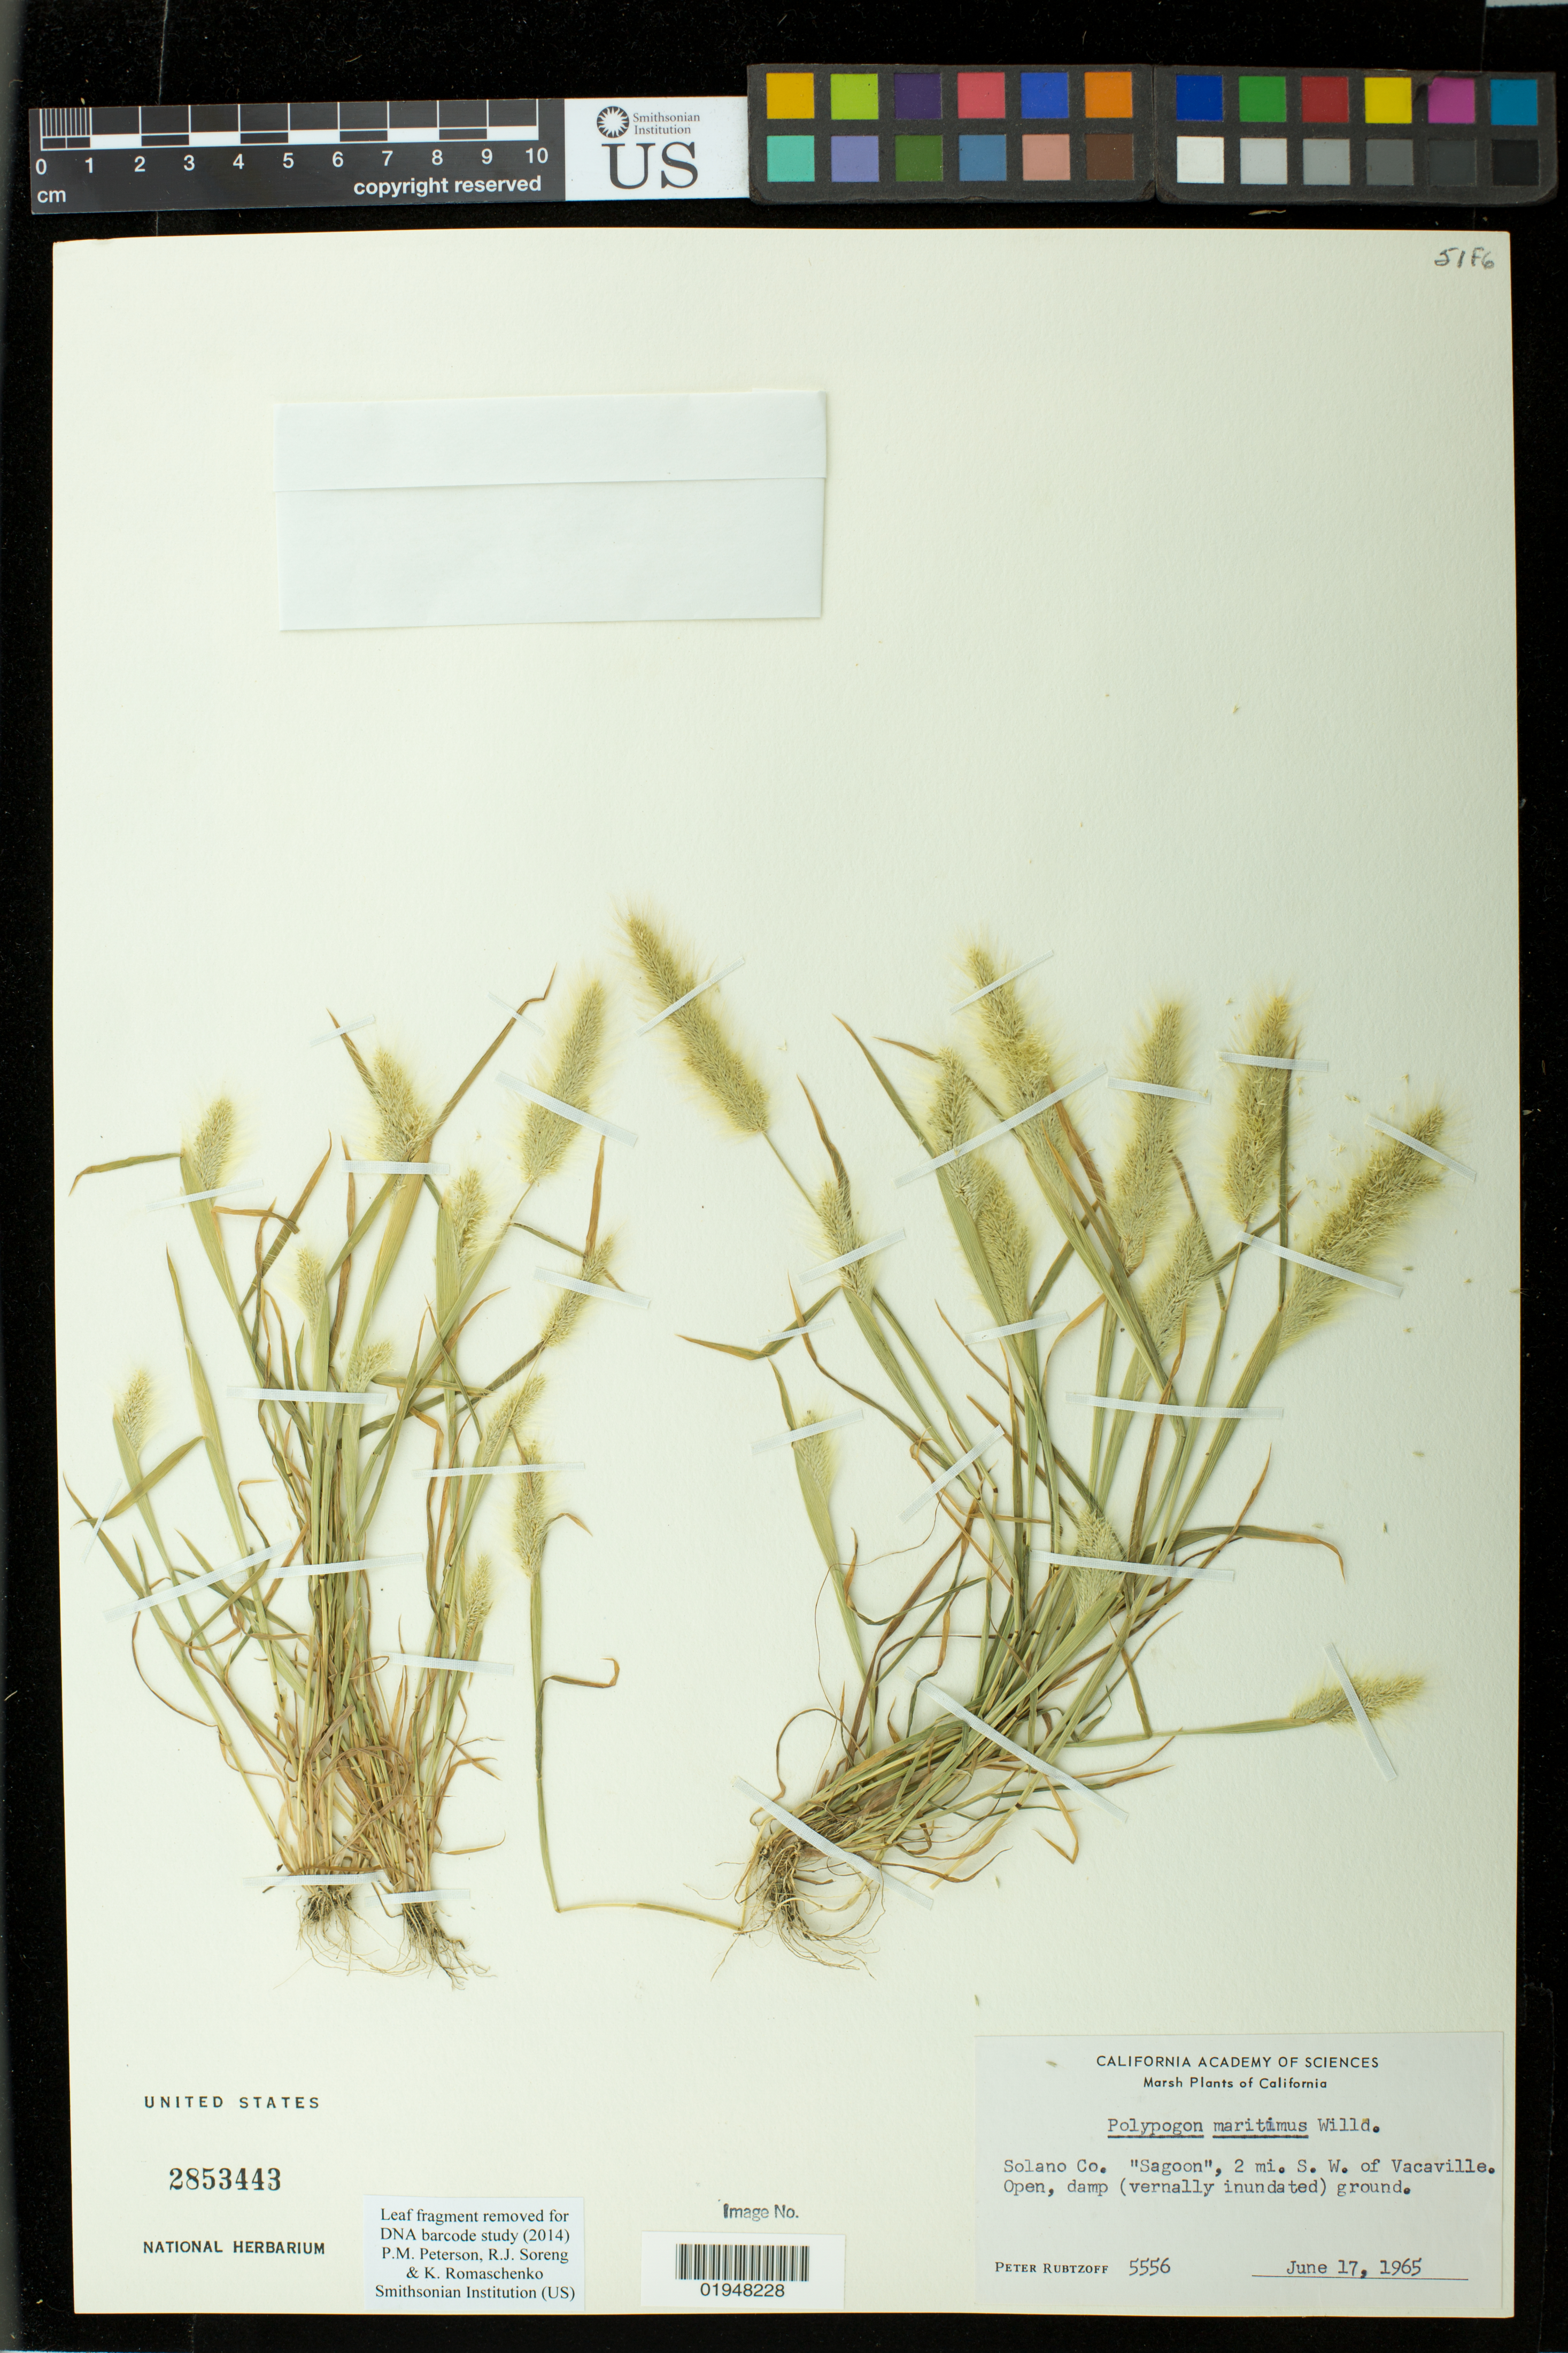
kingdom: Plantae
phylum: Tracheophyta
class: Liliopsida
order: Poales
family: Poaceae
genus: Polypogon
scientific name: Polypogon maritimus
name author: Willd.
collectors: P. Rubtzoff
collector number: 5556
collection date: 1965-06-17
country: United States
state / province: California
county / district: Solano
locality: "Saggon", 2 mi. S. W. of Vacaville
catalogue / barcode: US 2853443